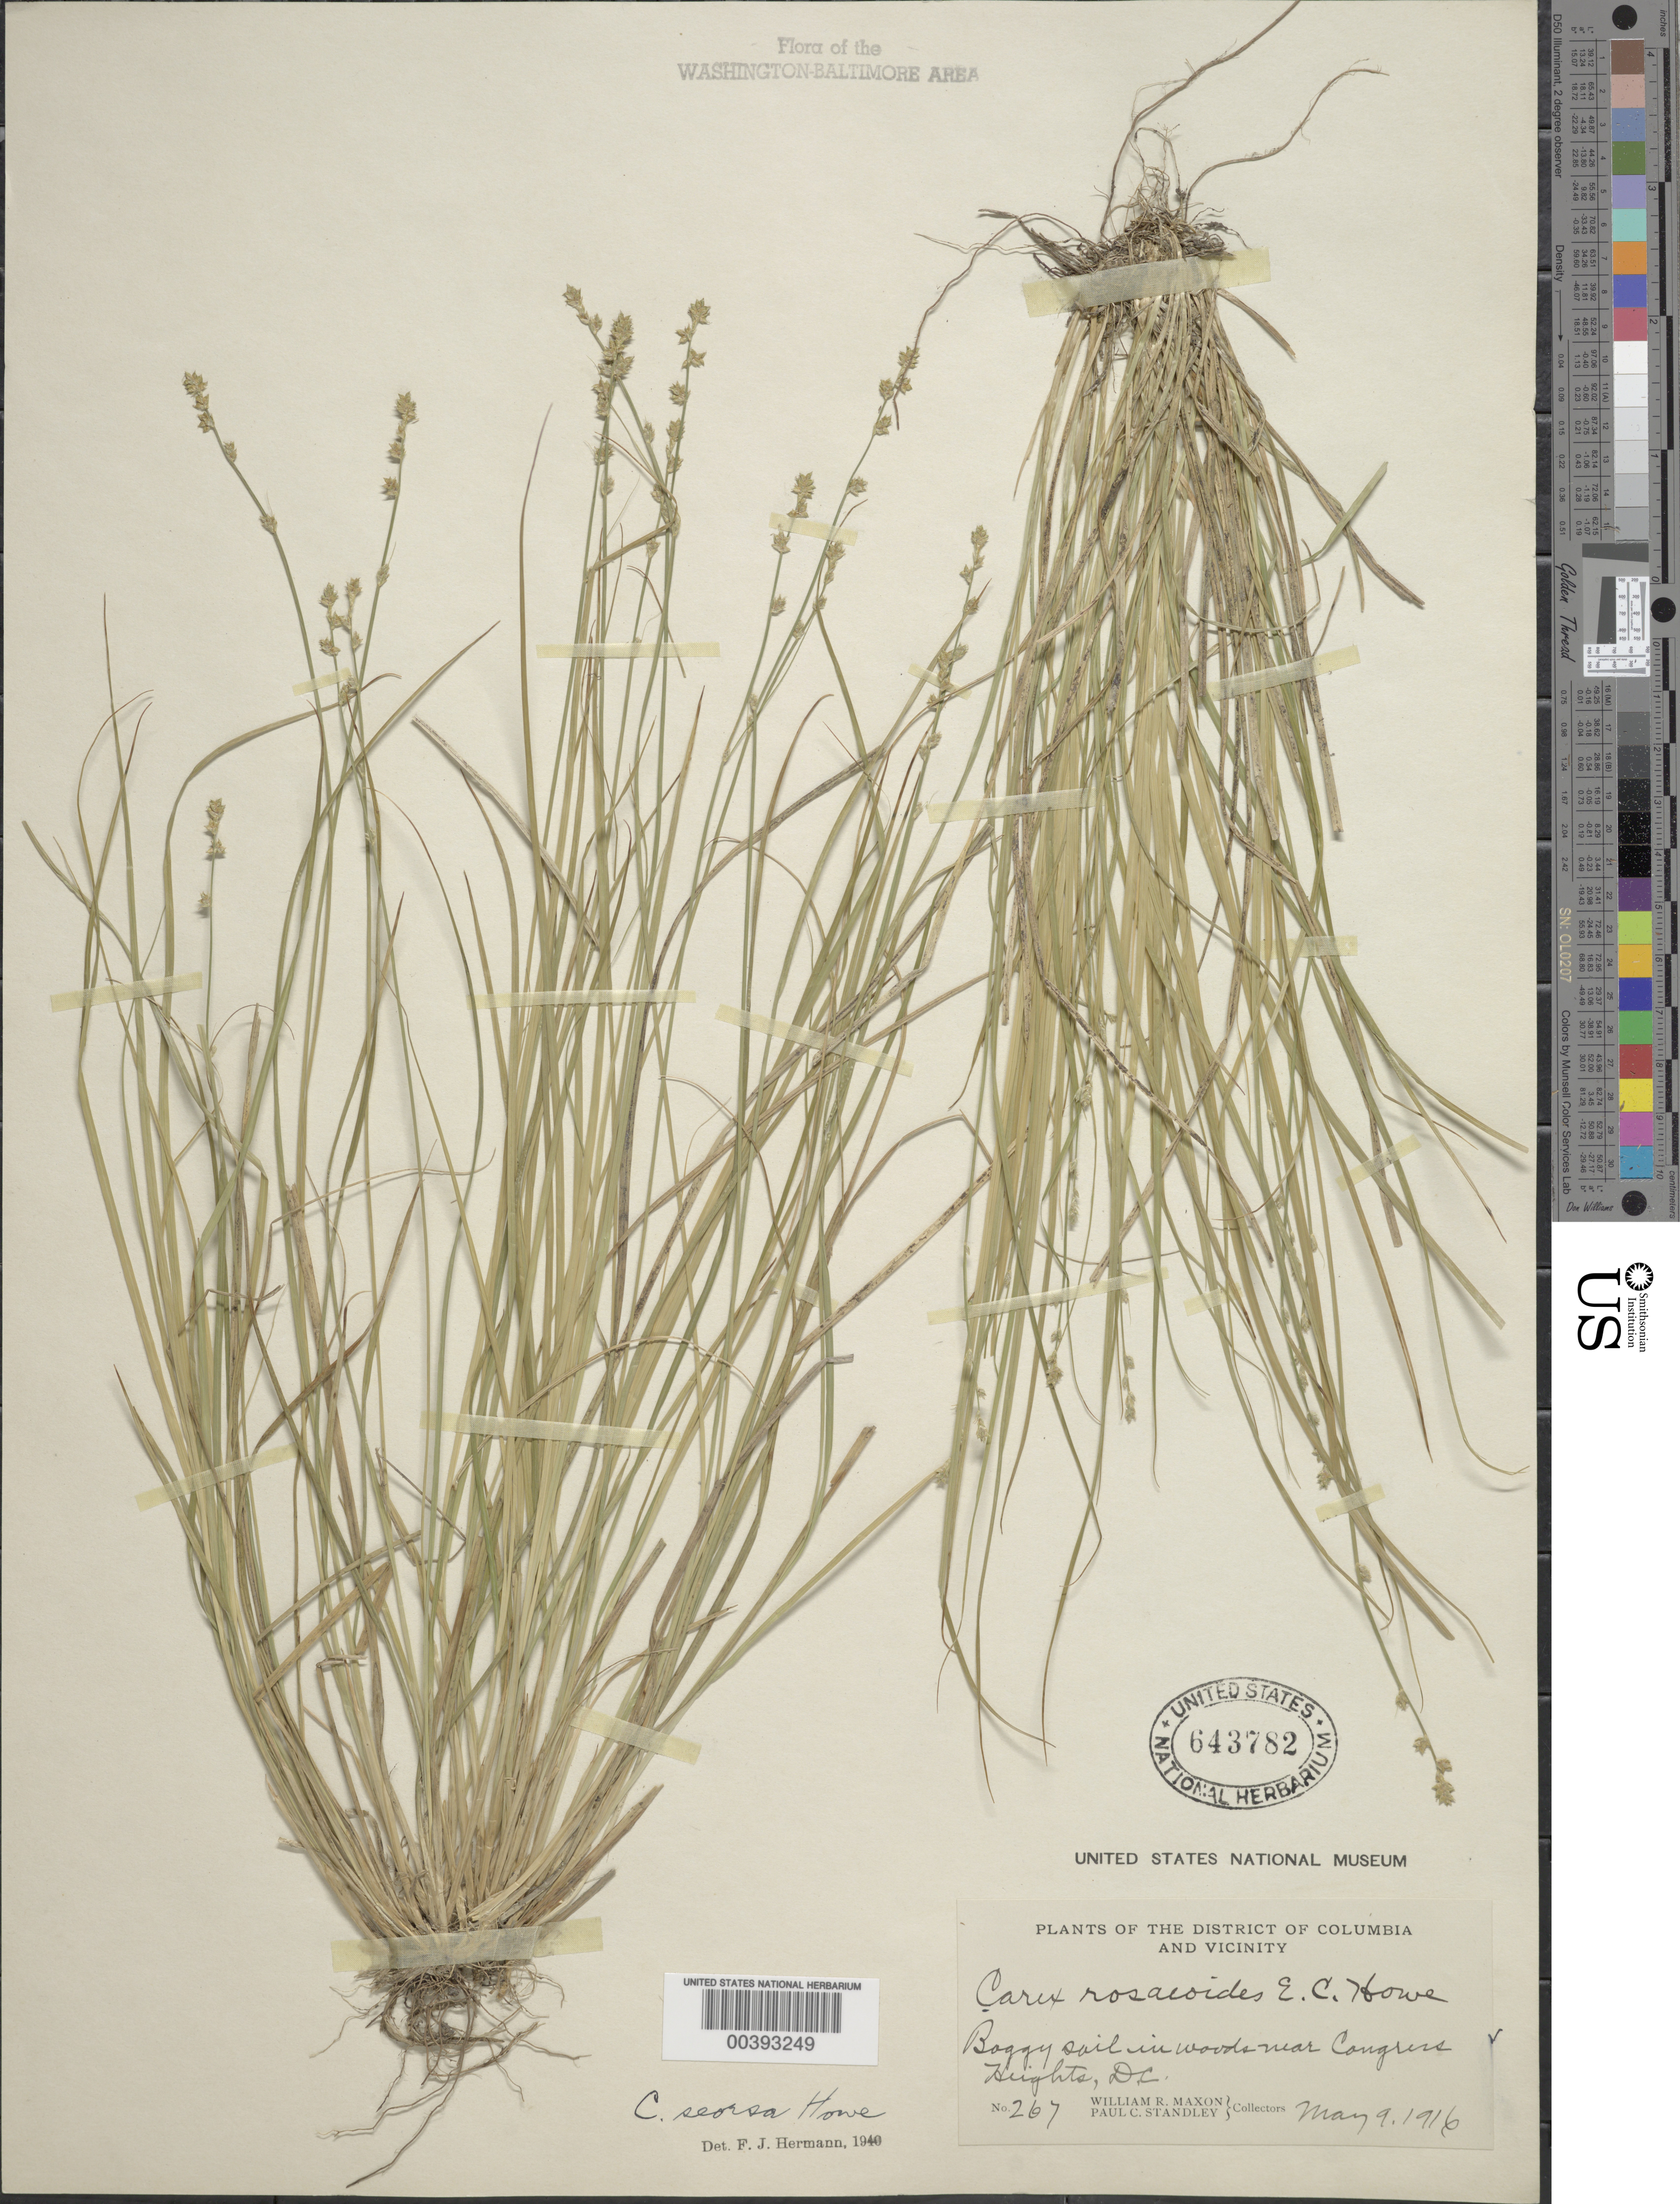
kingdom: Plantae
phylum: Tracheophyta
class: Liliopsida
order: Poales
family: Cyperaceae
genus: Carex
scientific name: Carex seorsa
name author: Howe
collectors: W. R. Maxon & P. C. Standley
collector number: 267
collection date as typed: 09 May 1916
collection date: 1916-05-09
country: United States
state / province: District of Columbia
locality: Congress Heights vicinity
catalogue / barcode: US 643782